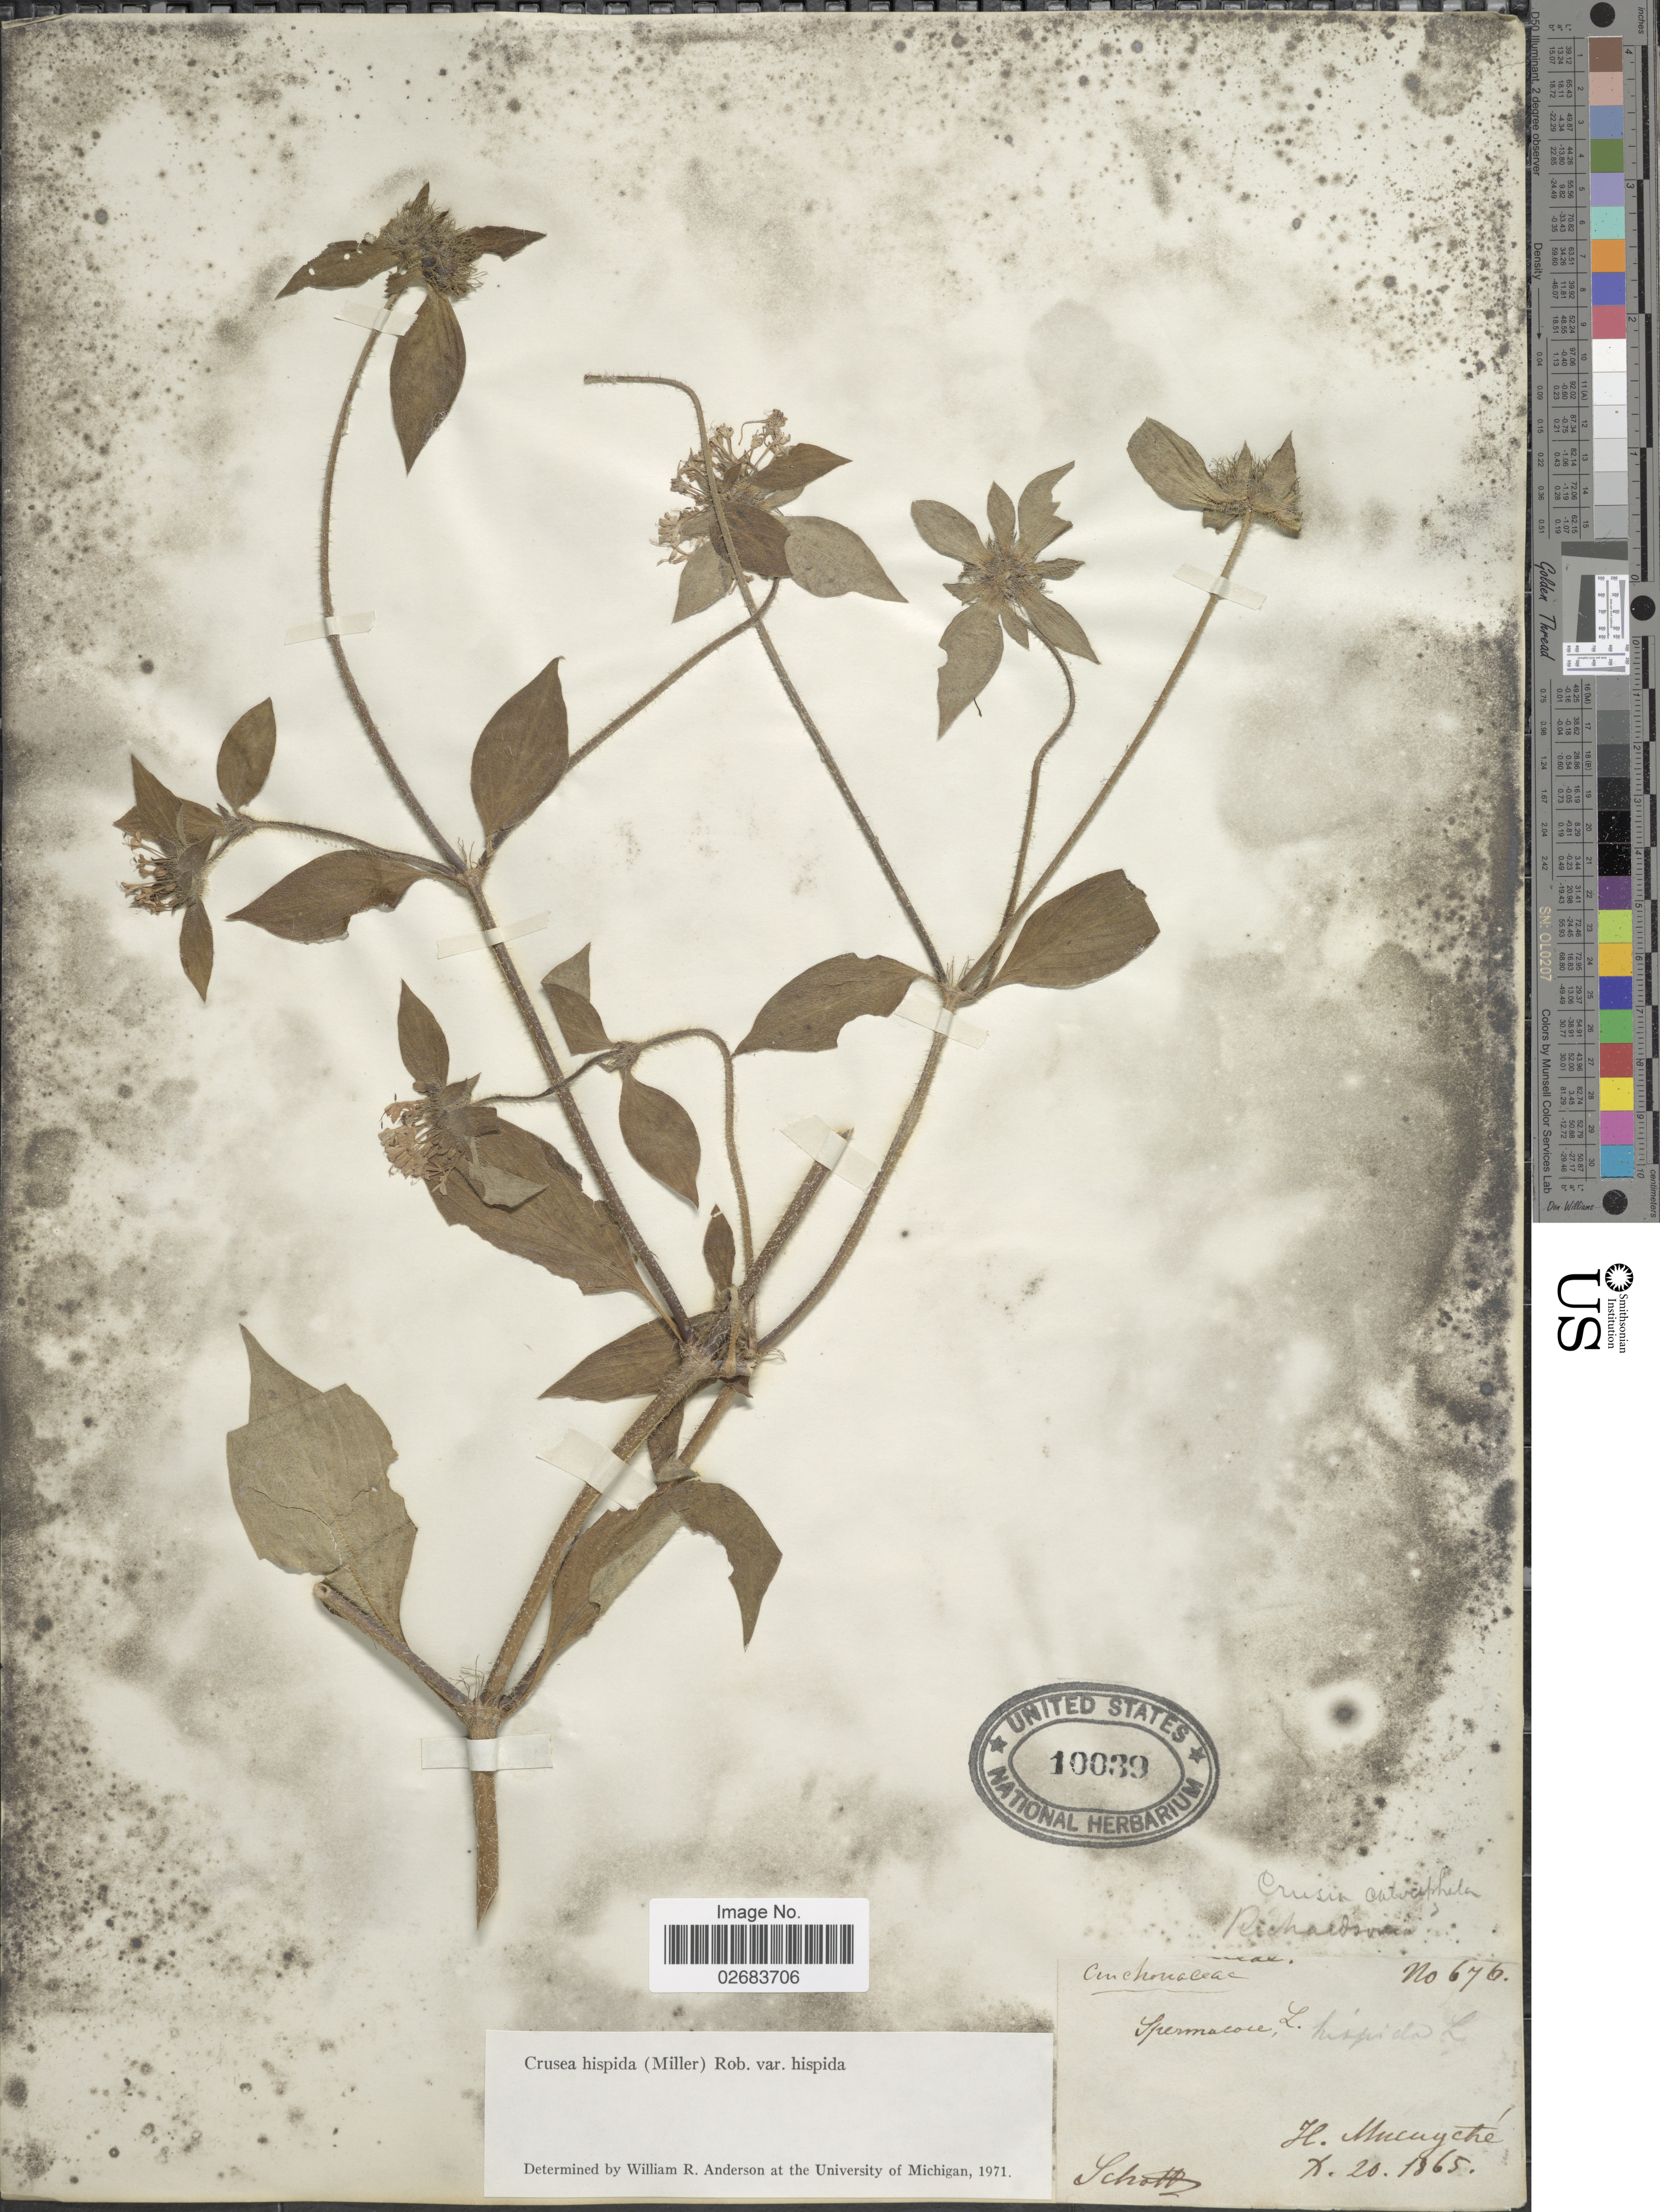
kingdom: Plantae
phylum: Tracheophyta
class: Magnoliopsida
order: Gentianales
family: Rubiaceae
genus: Crusea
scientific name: Crusea hispida var. hispida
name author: (Mill.) B.L. Rob.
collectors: Schott, --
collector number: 676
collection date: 1865-10-20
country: Mexico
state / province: Yucatán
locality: Mucuyché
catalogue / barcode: US 10039